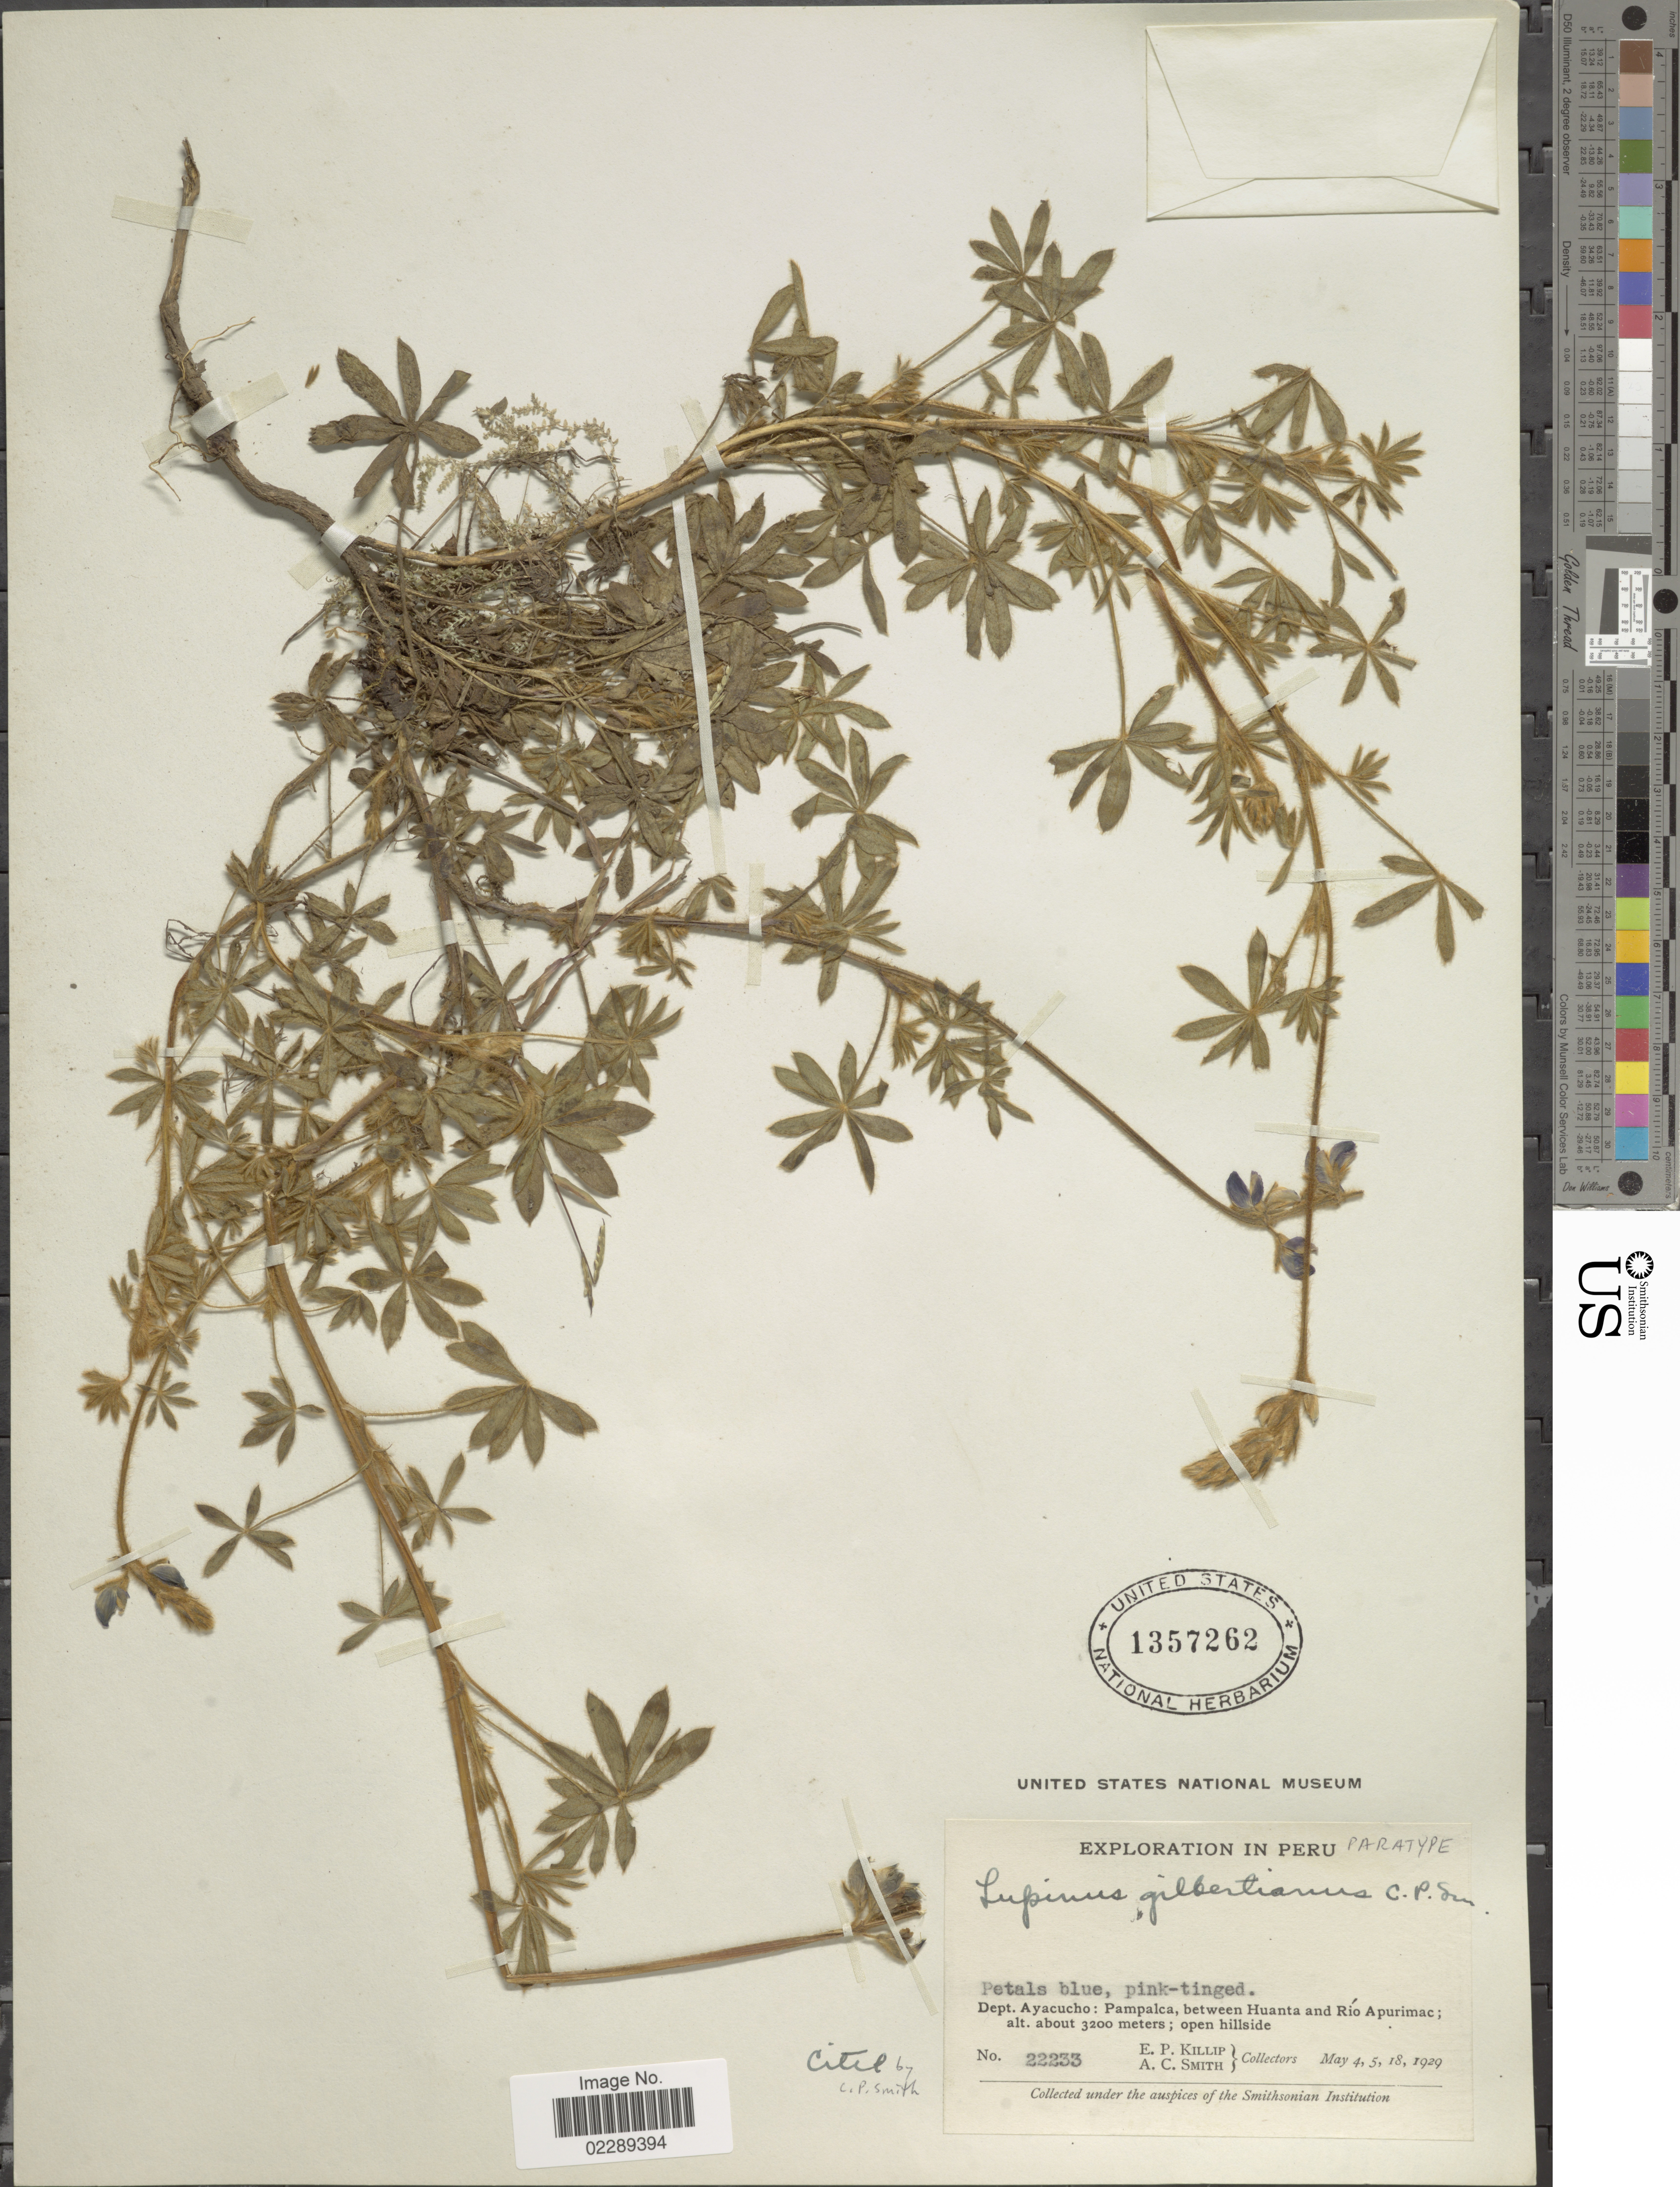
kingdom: Plantae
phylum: Tracheophyta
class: Magnoliopsida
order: Fabales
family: Fabaceae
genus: Lupinus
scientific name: Lupinus gilbertianus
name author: C.P. Sm.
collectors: E. P. Killip & A. C. Smith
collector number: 22233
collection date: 1929-05-04/1929-05-18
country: Peru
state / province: Ayacucho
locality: Dept. Ayacucho: Pampalca, between Huanta and Río Apurimac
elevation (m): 3200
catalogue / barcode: US 1357262